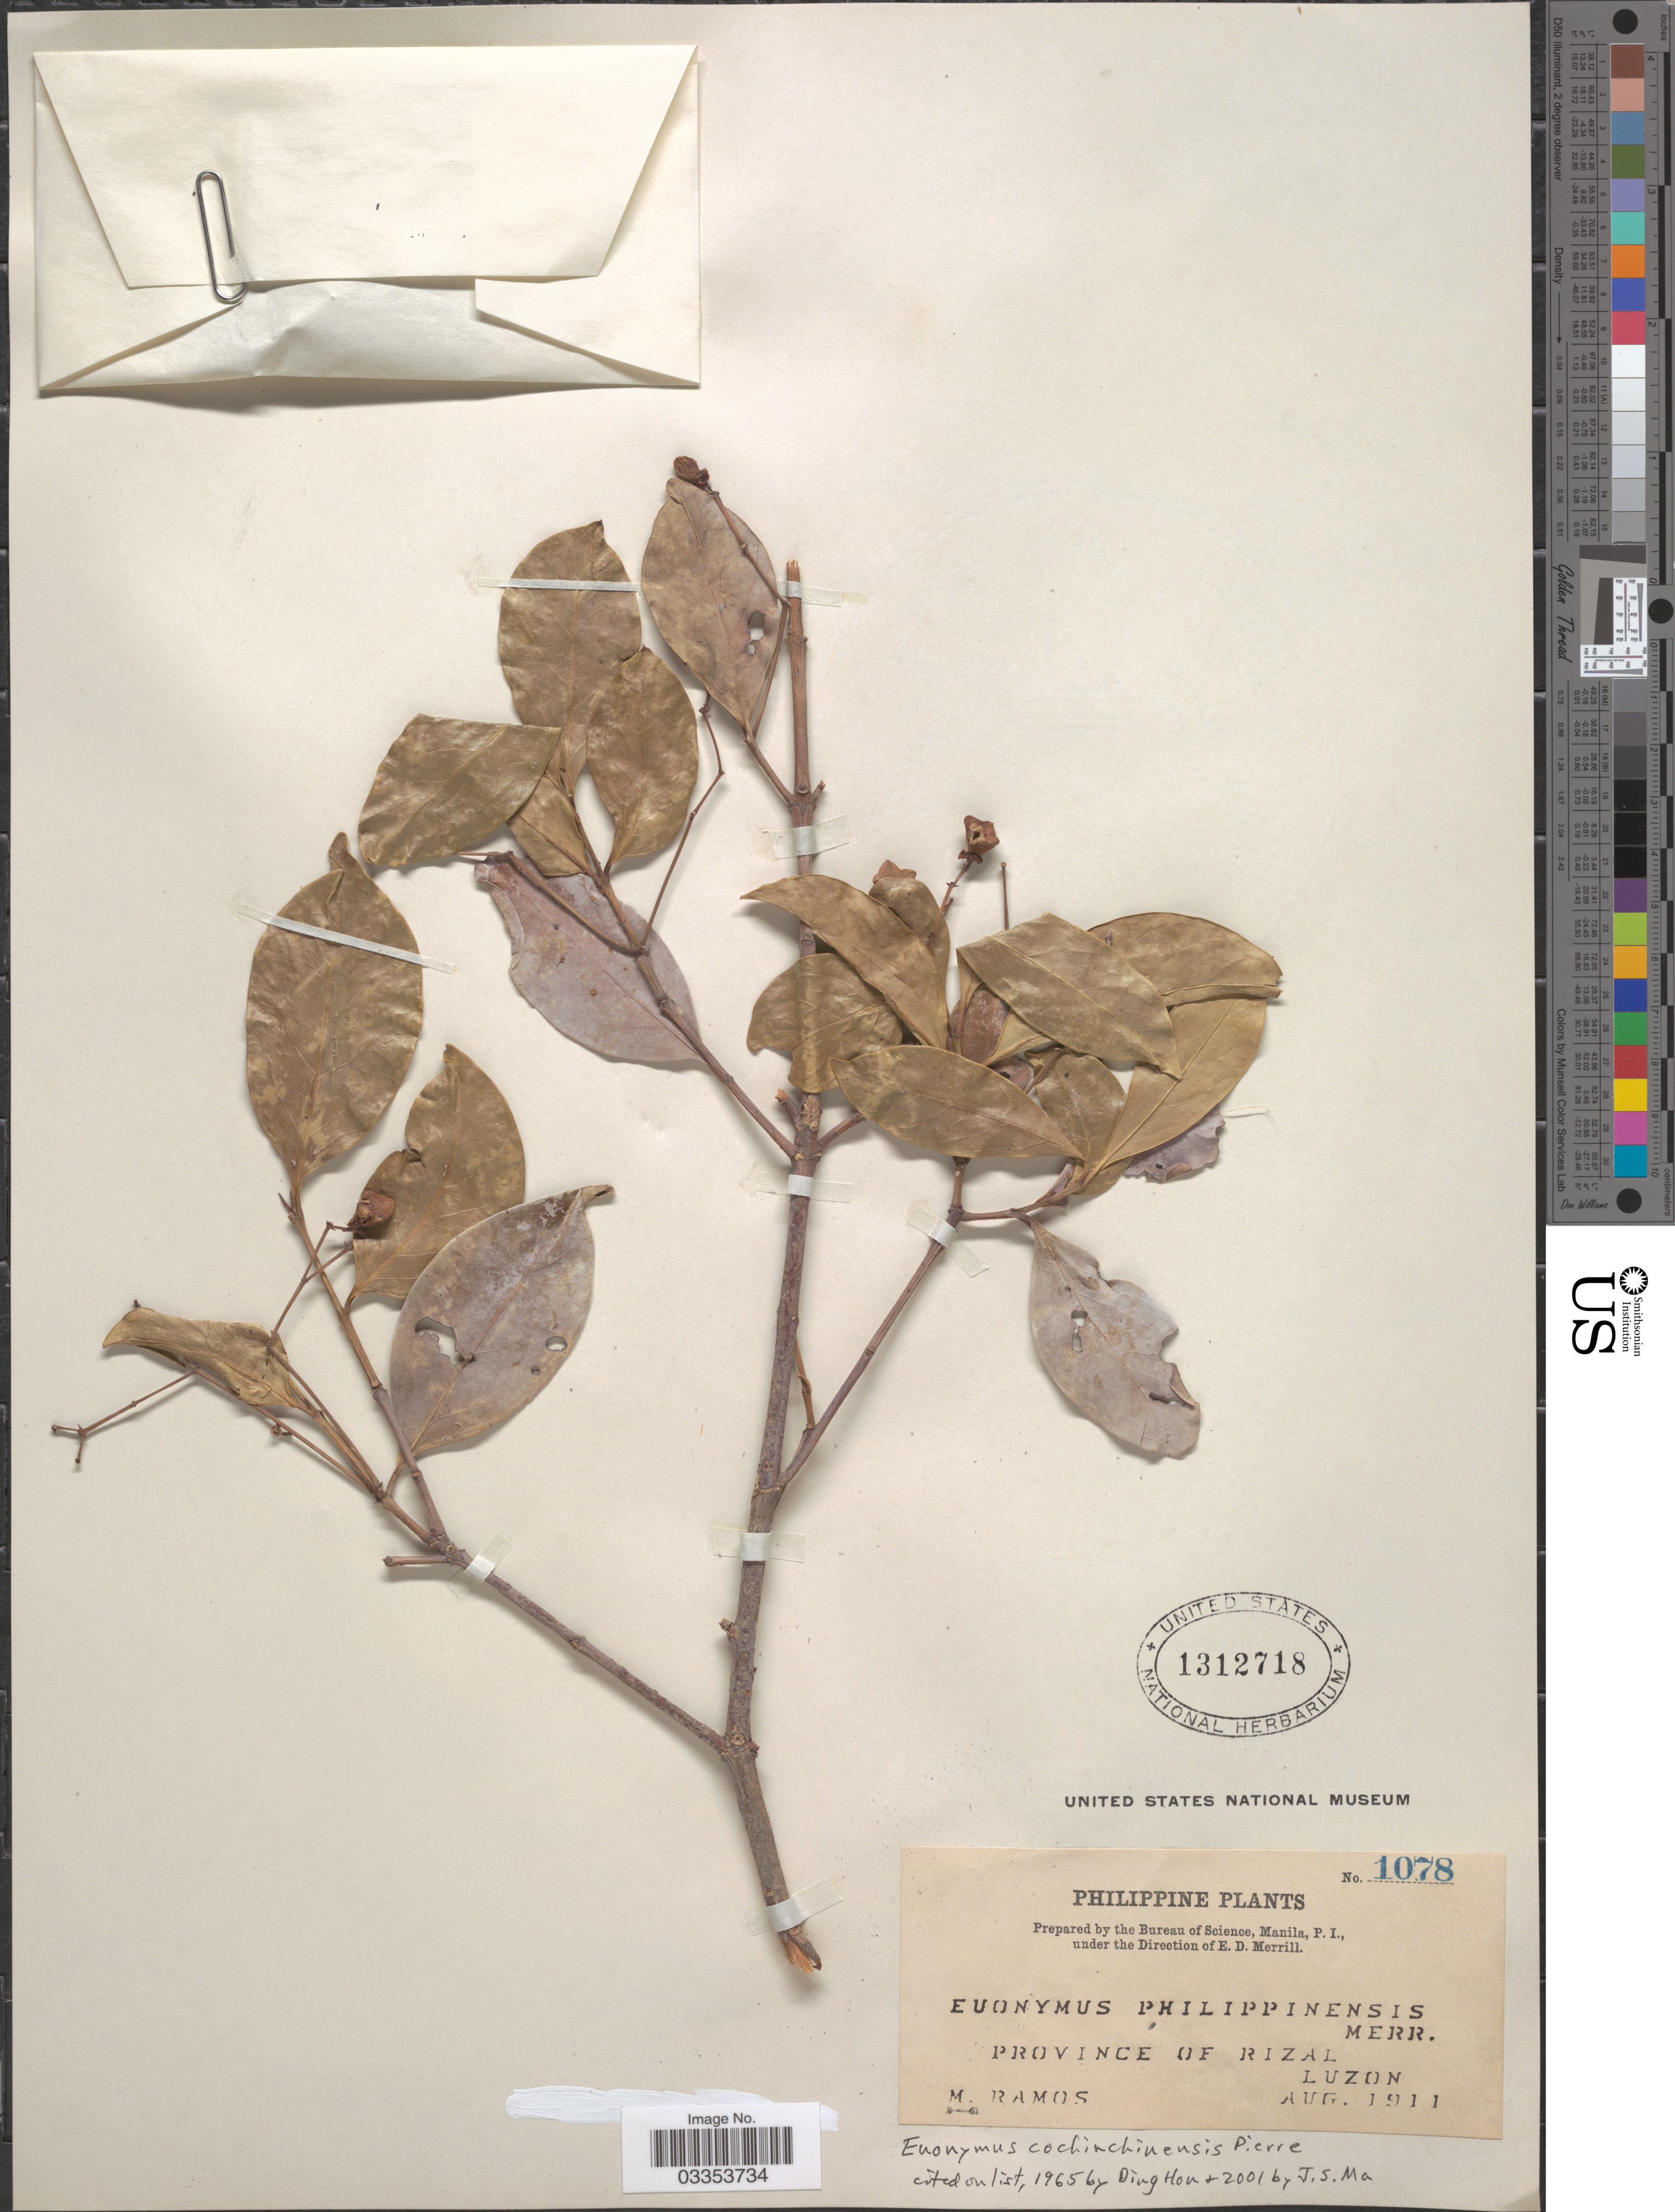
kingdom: Plantae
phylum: Tracheophyta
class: Magnoliopsida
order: Celastrales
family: Celastraceae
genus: Euonymus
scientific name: Euonymus cochinchinensis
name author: Pierre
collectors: M. Ramos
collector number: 1078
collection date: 1911-08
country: Philippines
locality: Province of Rizal, Luzon.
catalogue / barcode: US 1312718